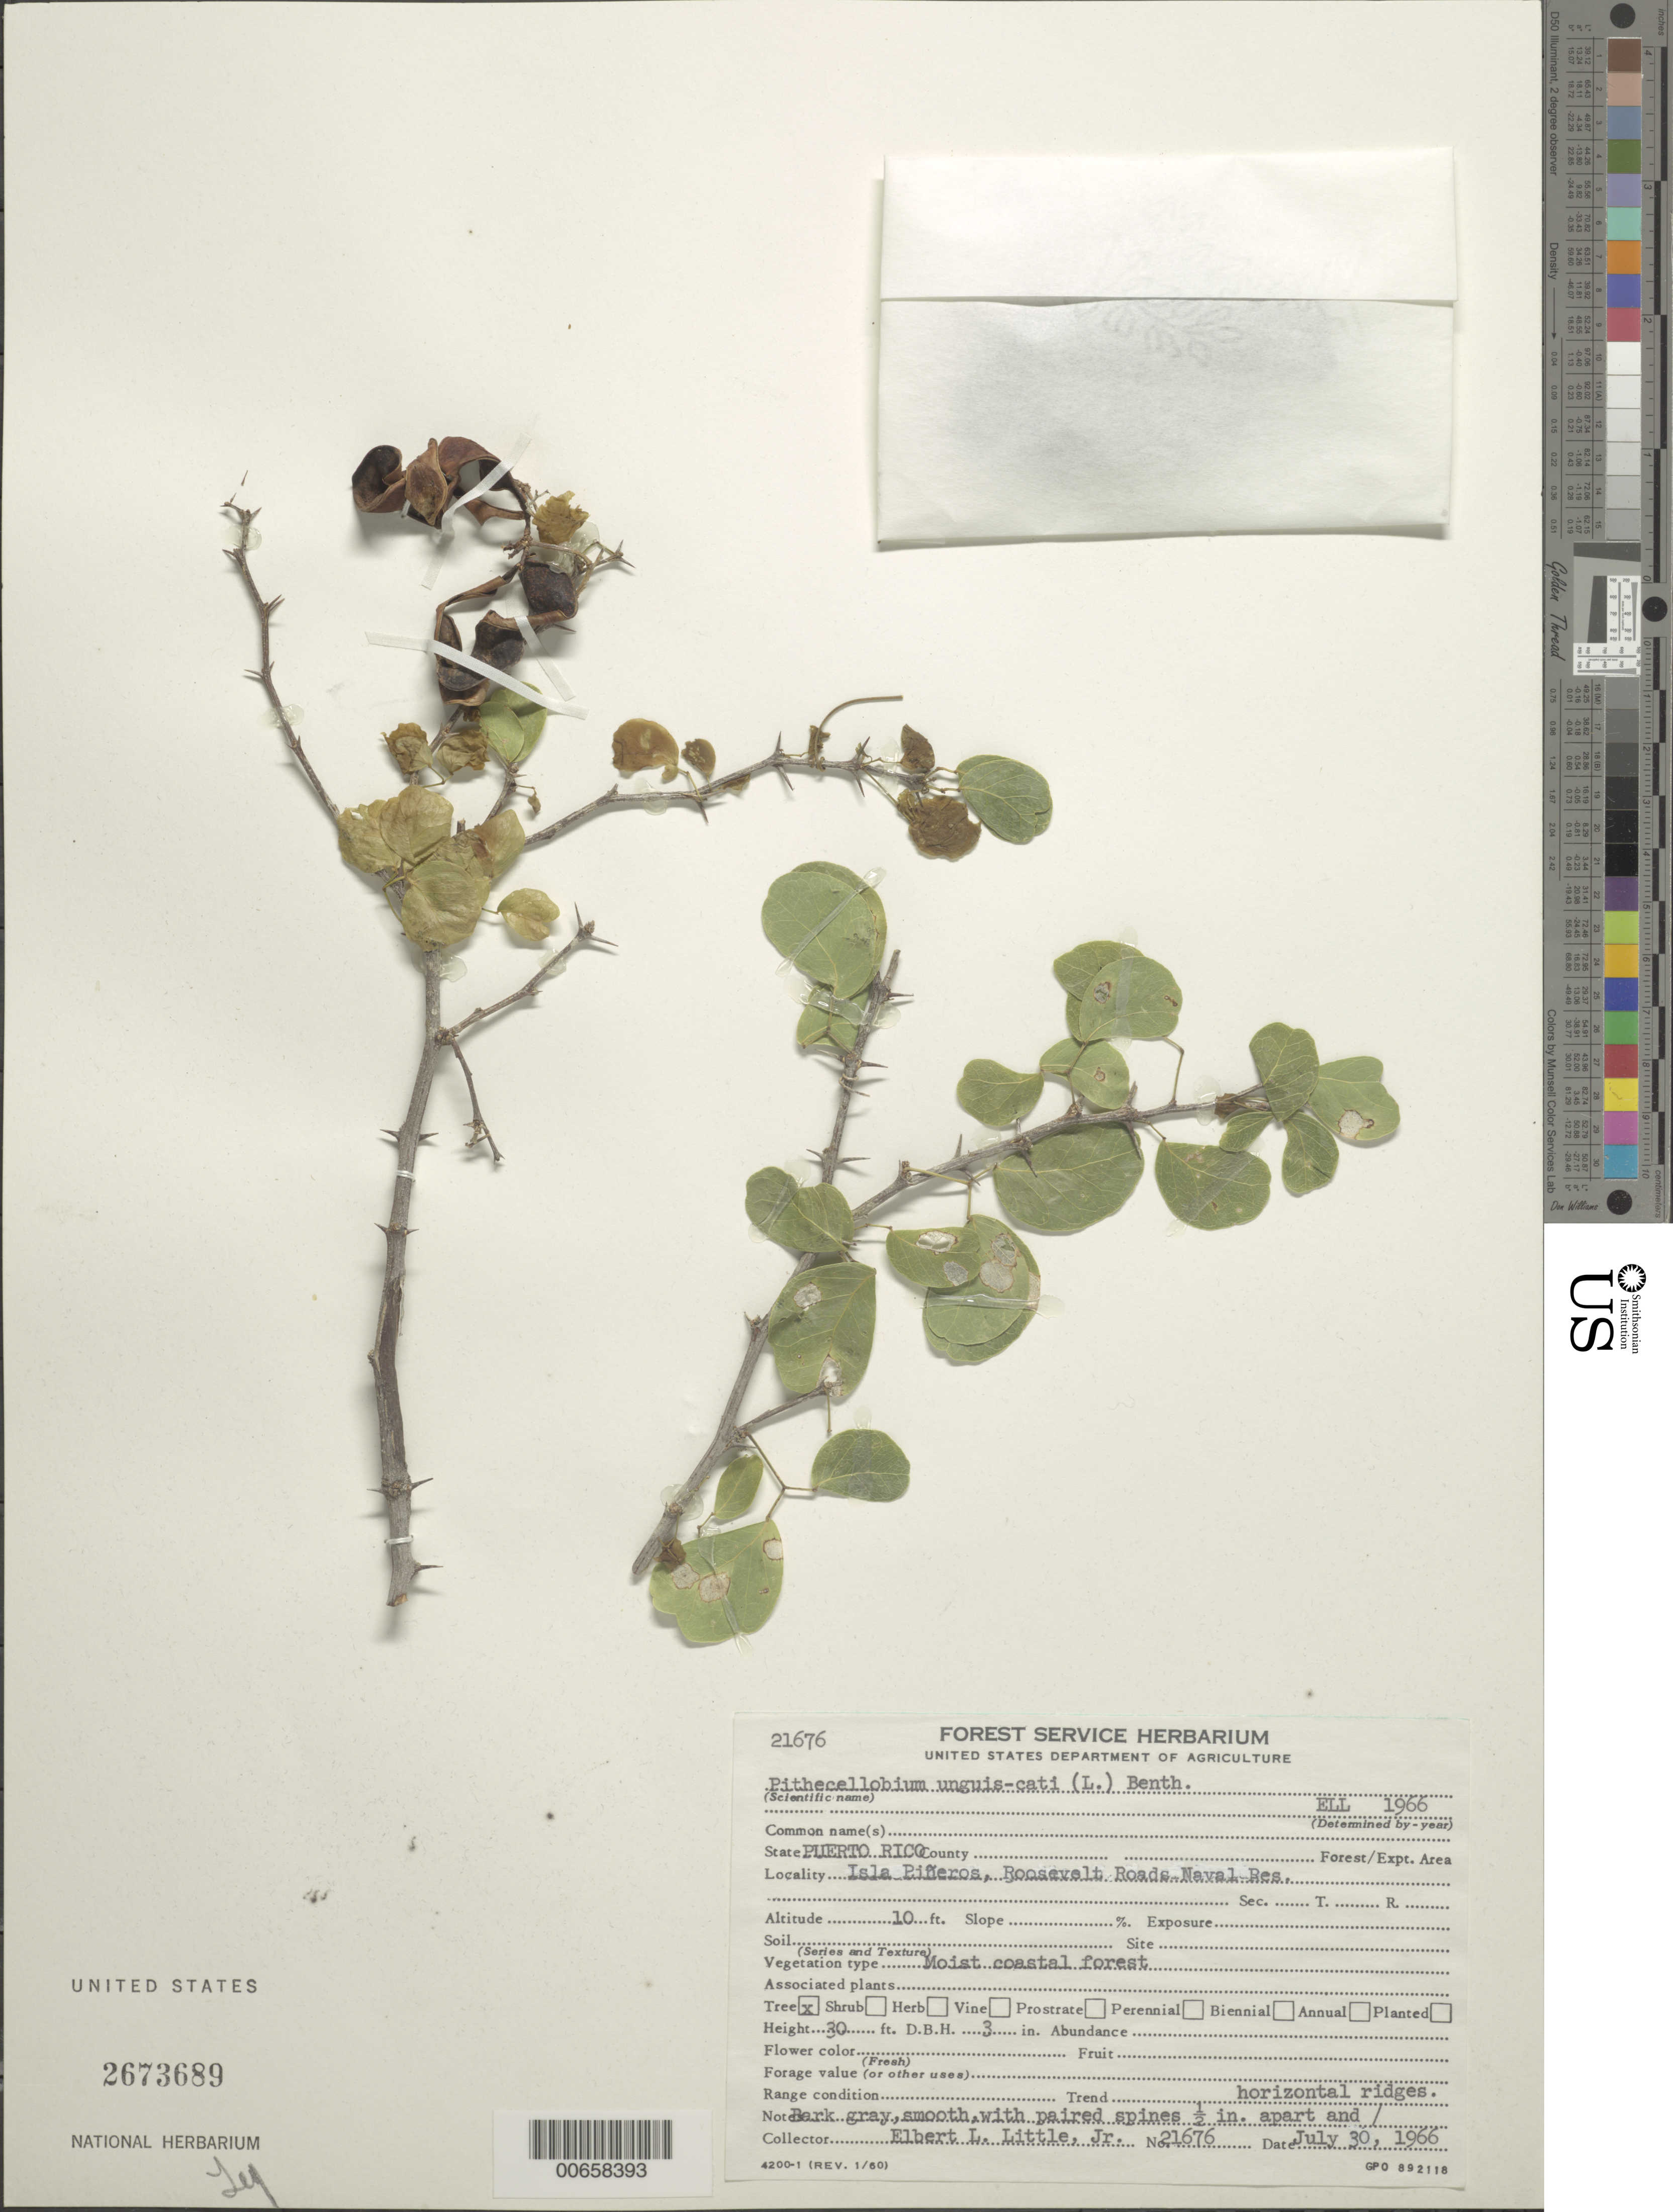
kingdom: Plantae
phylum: Tracheophyta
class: Magnoliopsida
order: Fabales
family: Fabaceae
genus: Pithecellobium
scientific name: Pithecellobium unguis-cati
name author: (L.) Benth.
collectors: E. L. Little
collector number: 21676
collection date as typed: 30 Jul 1966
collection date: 1966-07-30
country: Puerto Rico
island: Greater Antilles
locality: Isla Pineros, Roosevelt Rds Naval Res.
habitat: Moist coastal forest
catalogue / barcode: US 2673689